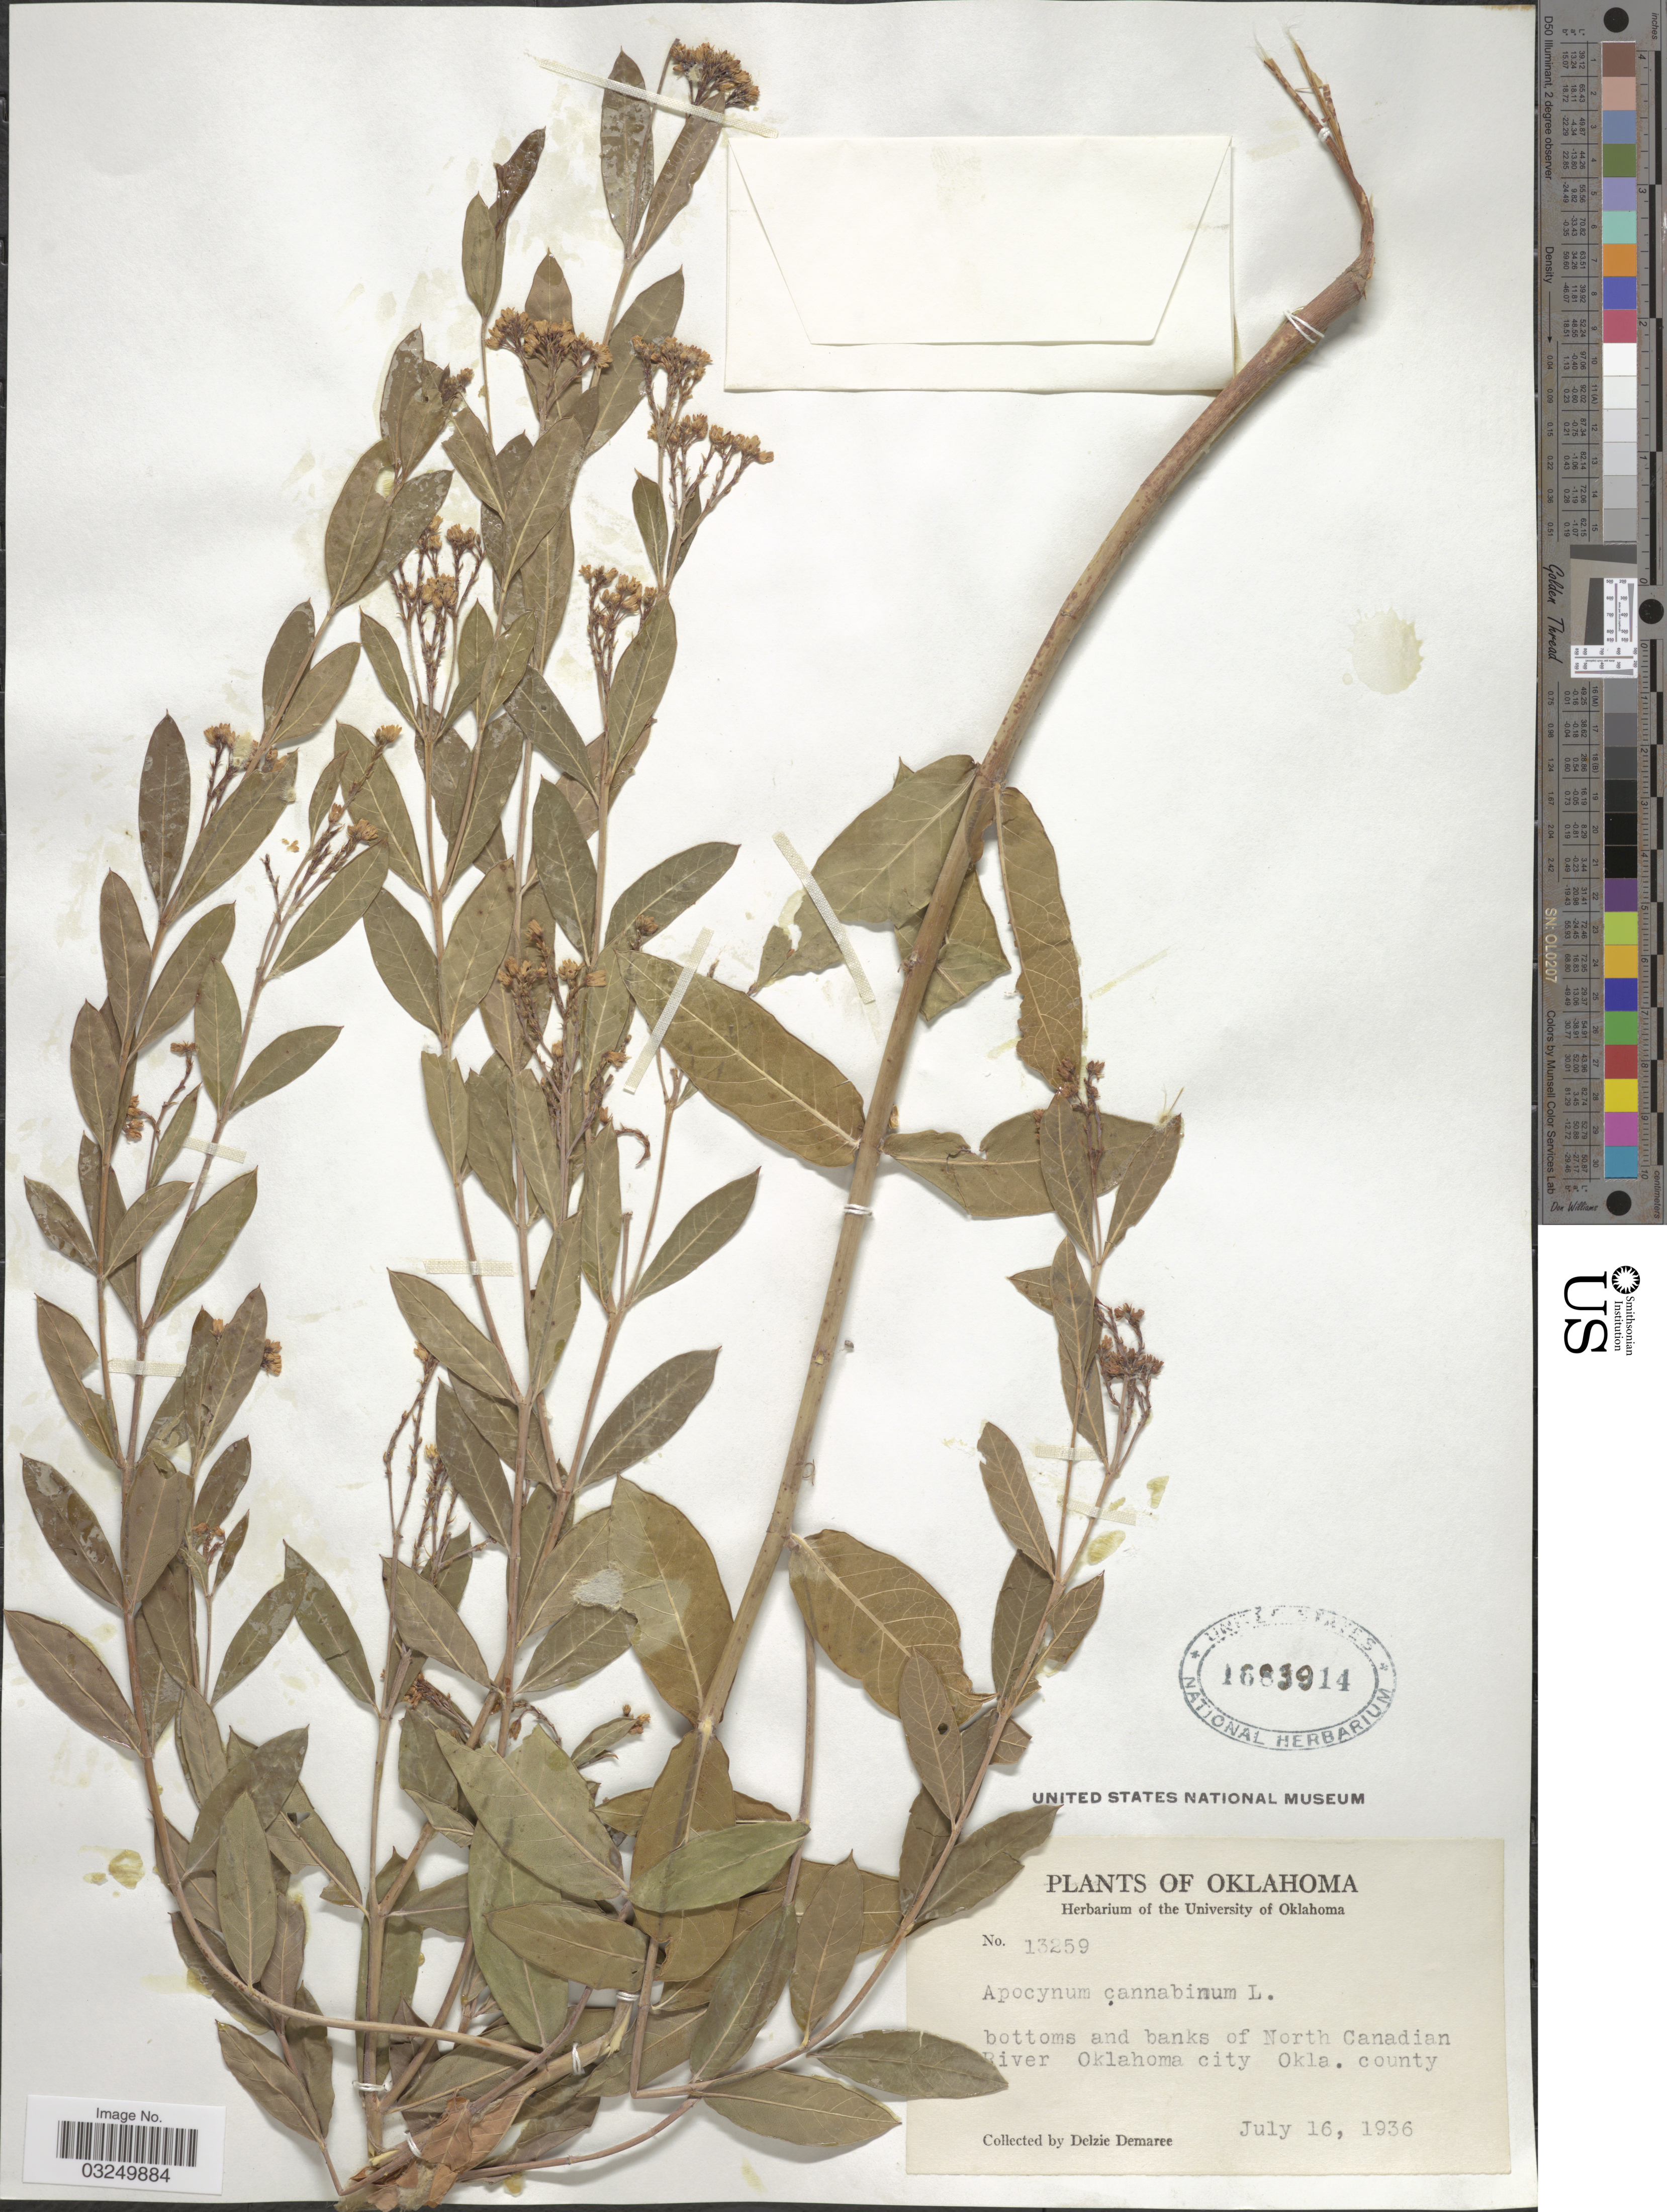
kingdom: Plantae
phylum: Tracheophyta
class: Magnoliopsida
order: Gentianales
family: Apocynaceae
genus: Apocynum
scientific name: Apocynum cannabinum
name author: L.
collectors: D. Demaree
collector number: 13259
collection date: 1936-07-16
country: United States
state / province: Oklahoma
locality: Bottoms and banks of North Canadian River Oklahoma city Okla. county.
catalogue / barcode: US 1683914